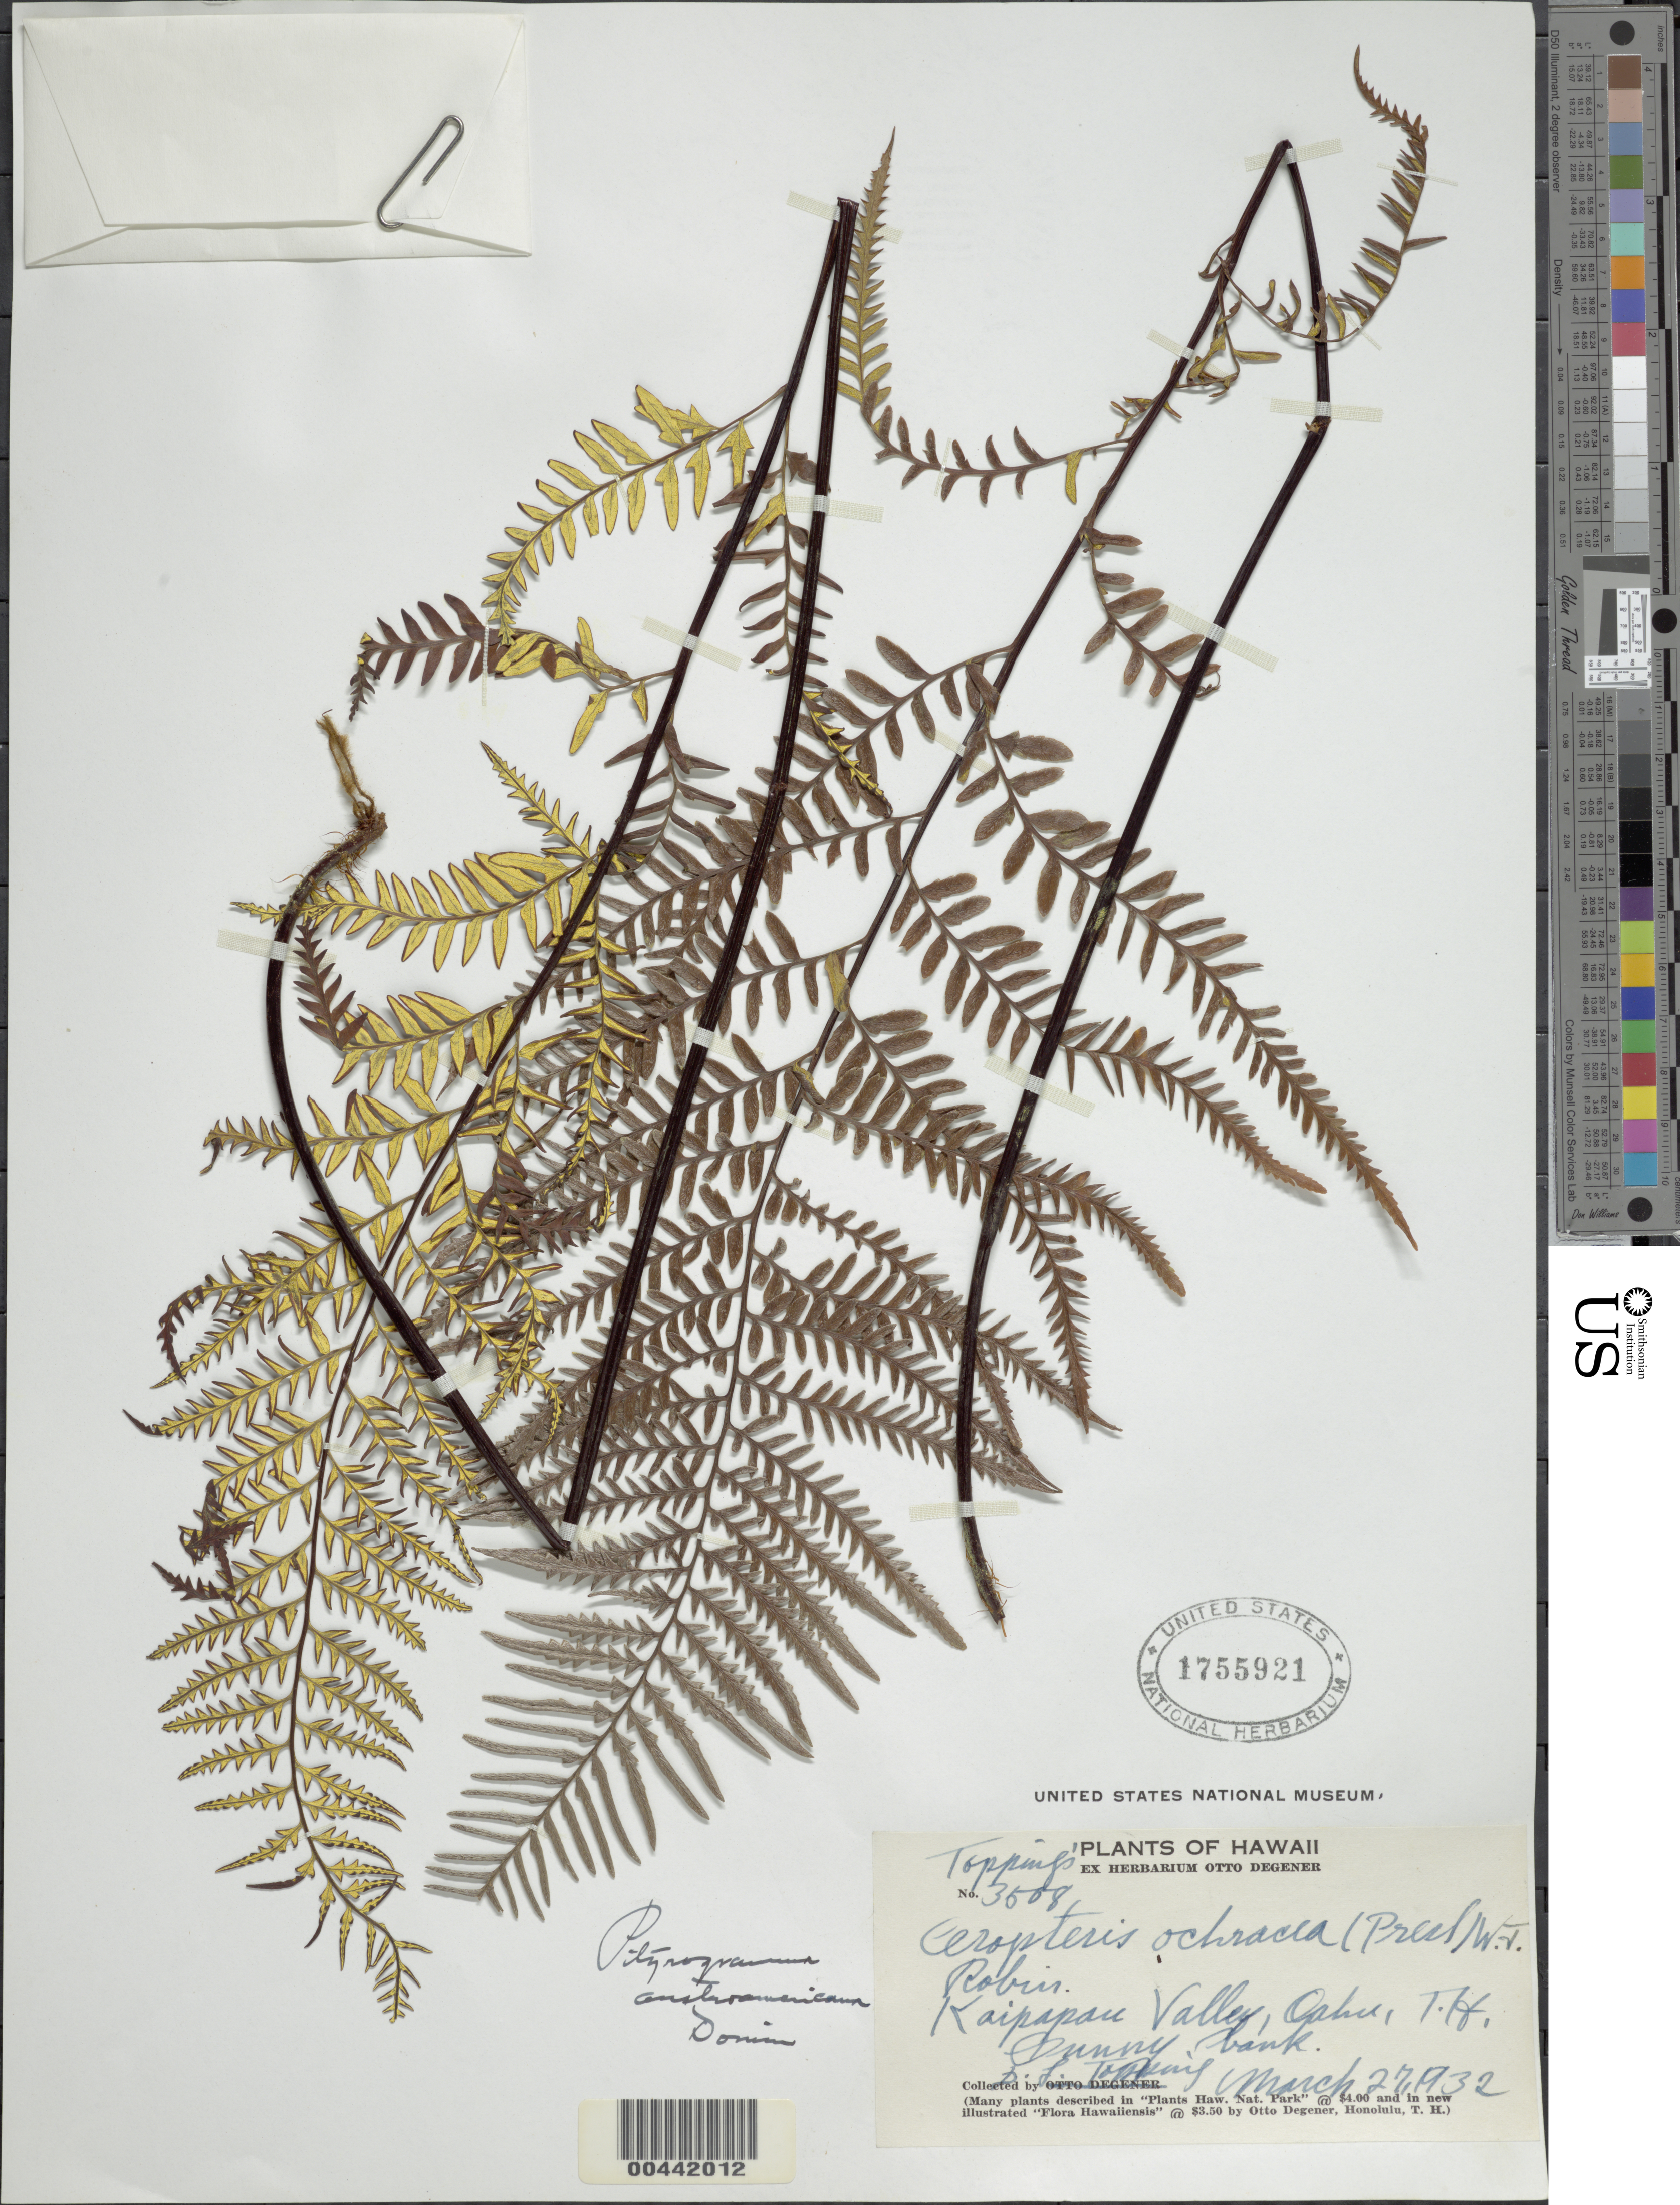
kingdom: Plantae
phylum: Tracheophyta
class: Polypodiopsida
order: Polypodiales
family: Pteridaceae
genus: Pityrogramma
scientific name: Pityrogramma austroamericana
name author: Domin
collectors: D. L. Topping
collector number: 3508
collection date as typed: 27 Mar 1932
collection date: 1932-03-27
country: United States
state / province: Hawaii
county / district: Honolulu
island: Oahu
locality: Kaipapau Valley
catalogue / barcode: US 1755921